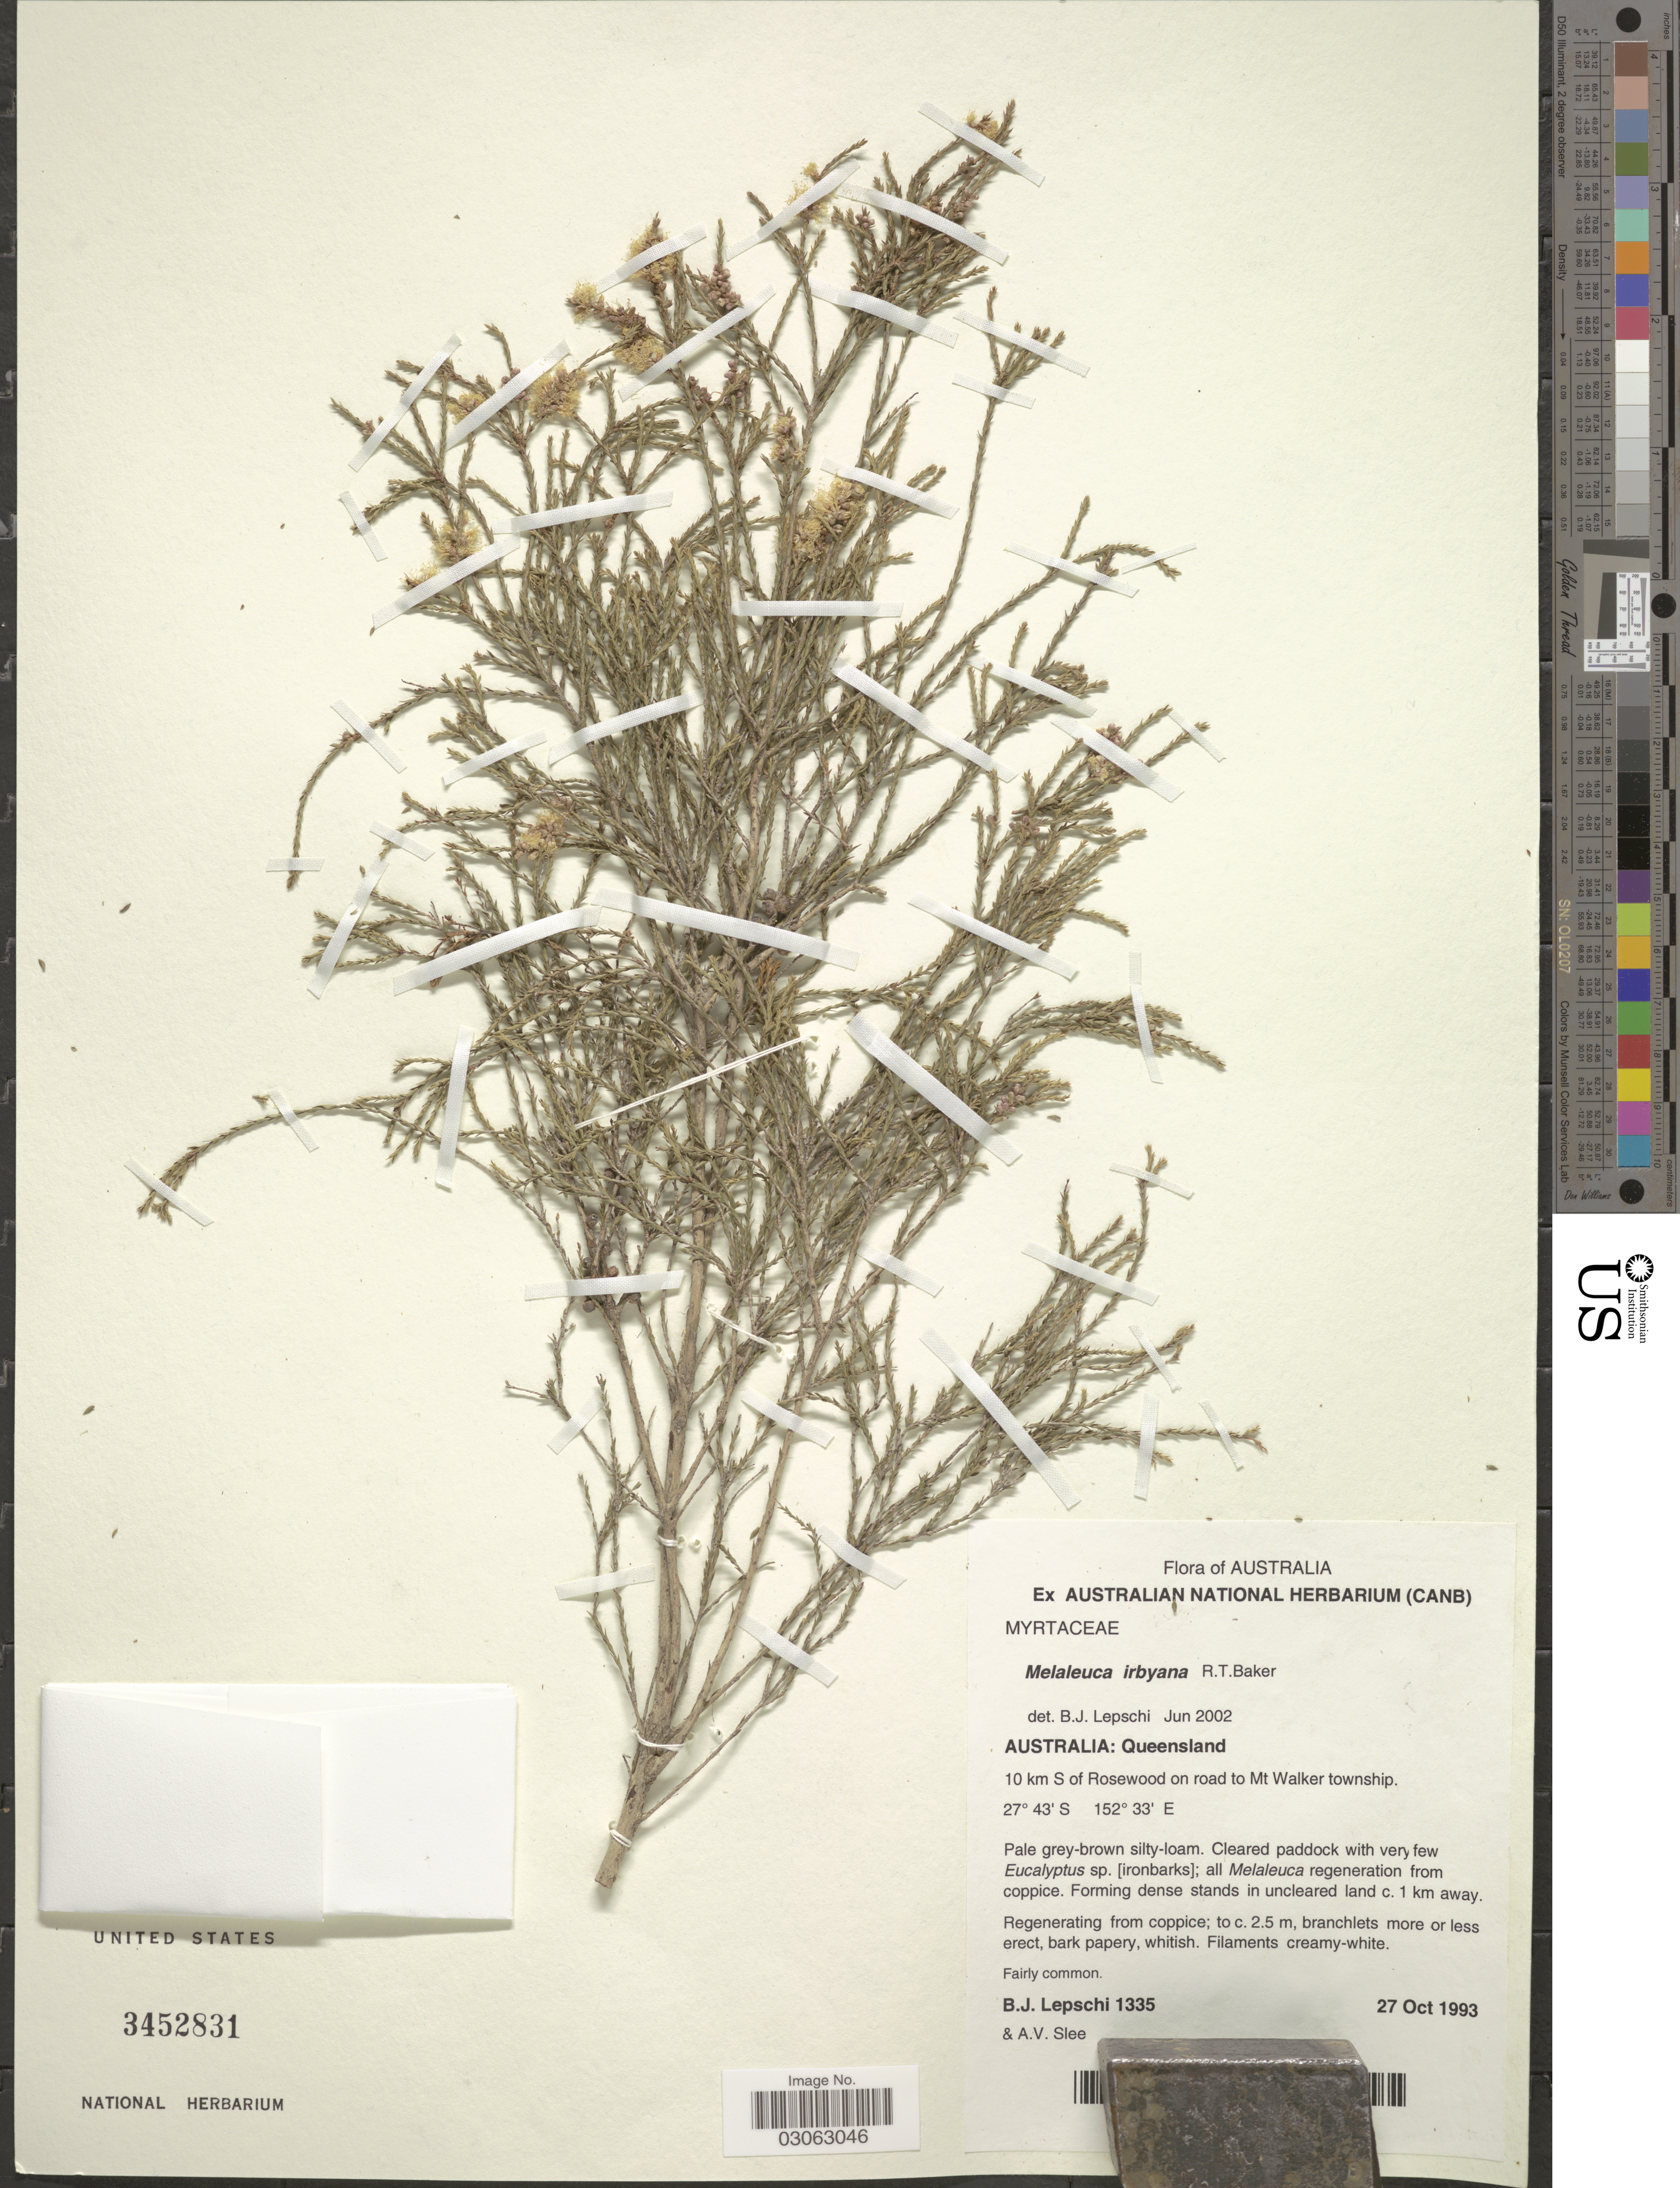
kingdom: Plantae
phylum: Tracheophyta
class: Magnoliopsida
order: Myrtales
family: Myrtaceae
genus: Melaleuca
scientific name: Melaleuca irbyana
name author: F. Muell. ex R.T. Baker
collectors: B. Lepschi & A. Slee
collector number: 1335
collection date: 1993-10-27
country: Australia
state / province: Queensland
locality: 10 km S of Rosewood on road to Mt Walker township.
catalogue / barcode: US 3452831